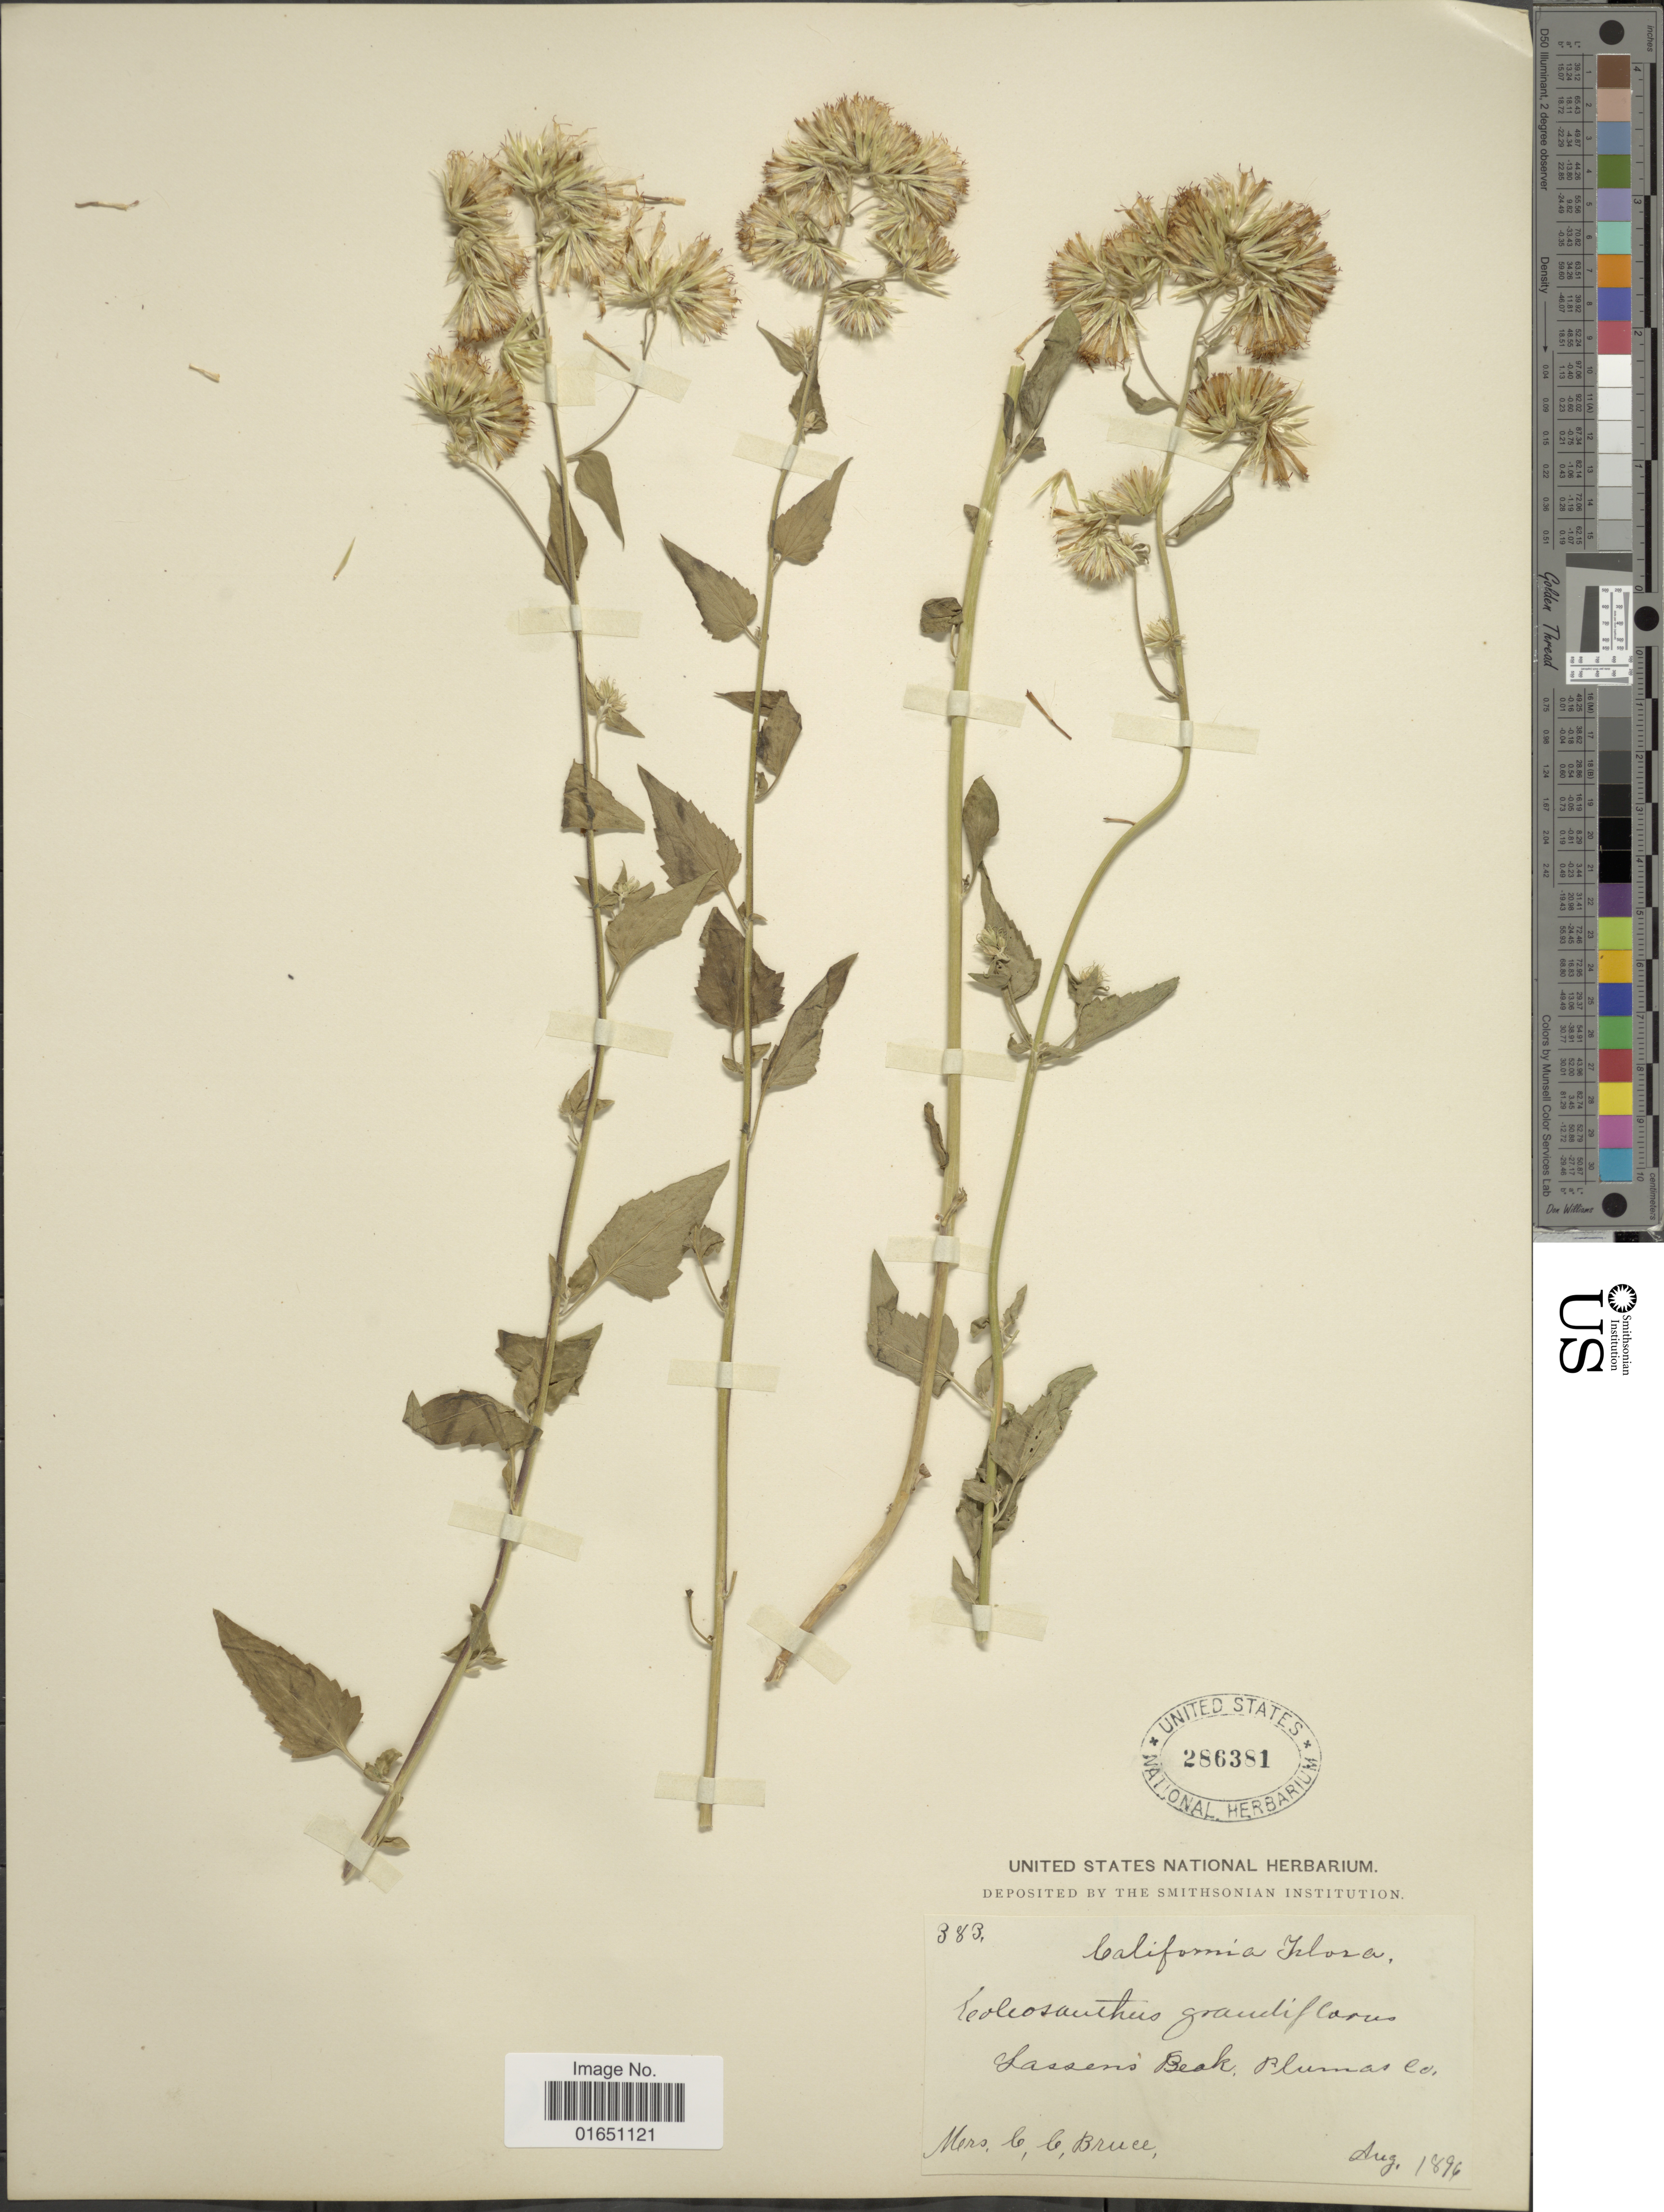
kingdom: Plantae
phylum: Tracheophyta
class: Magnoliopsida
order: Asterales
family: Asteraceae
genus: Brickellia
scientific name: Brickellia grandiflora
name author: (Hook.) Nutt.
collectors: C. Bruce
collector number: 383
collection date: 1896-08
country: United States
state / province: California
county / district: Plumas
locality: Lassens Peak, Plumas Co.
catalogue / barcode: US 286381